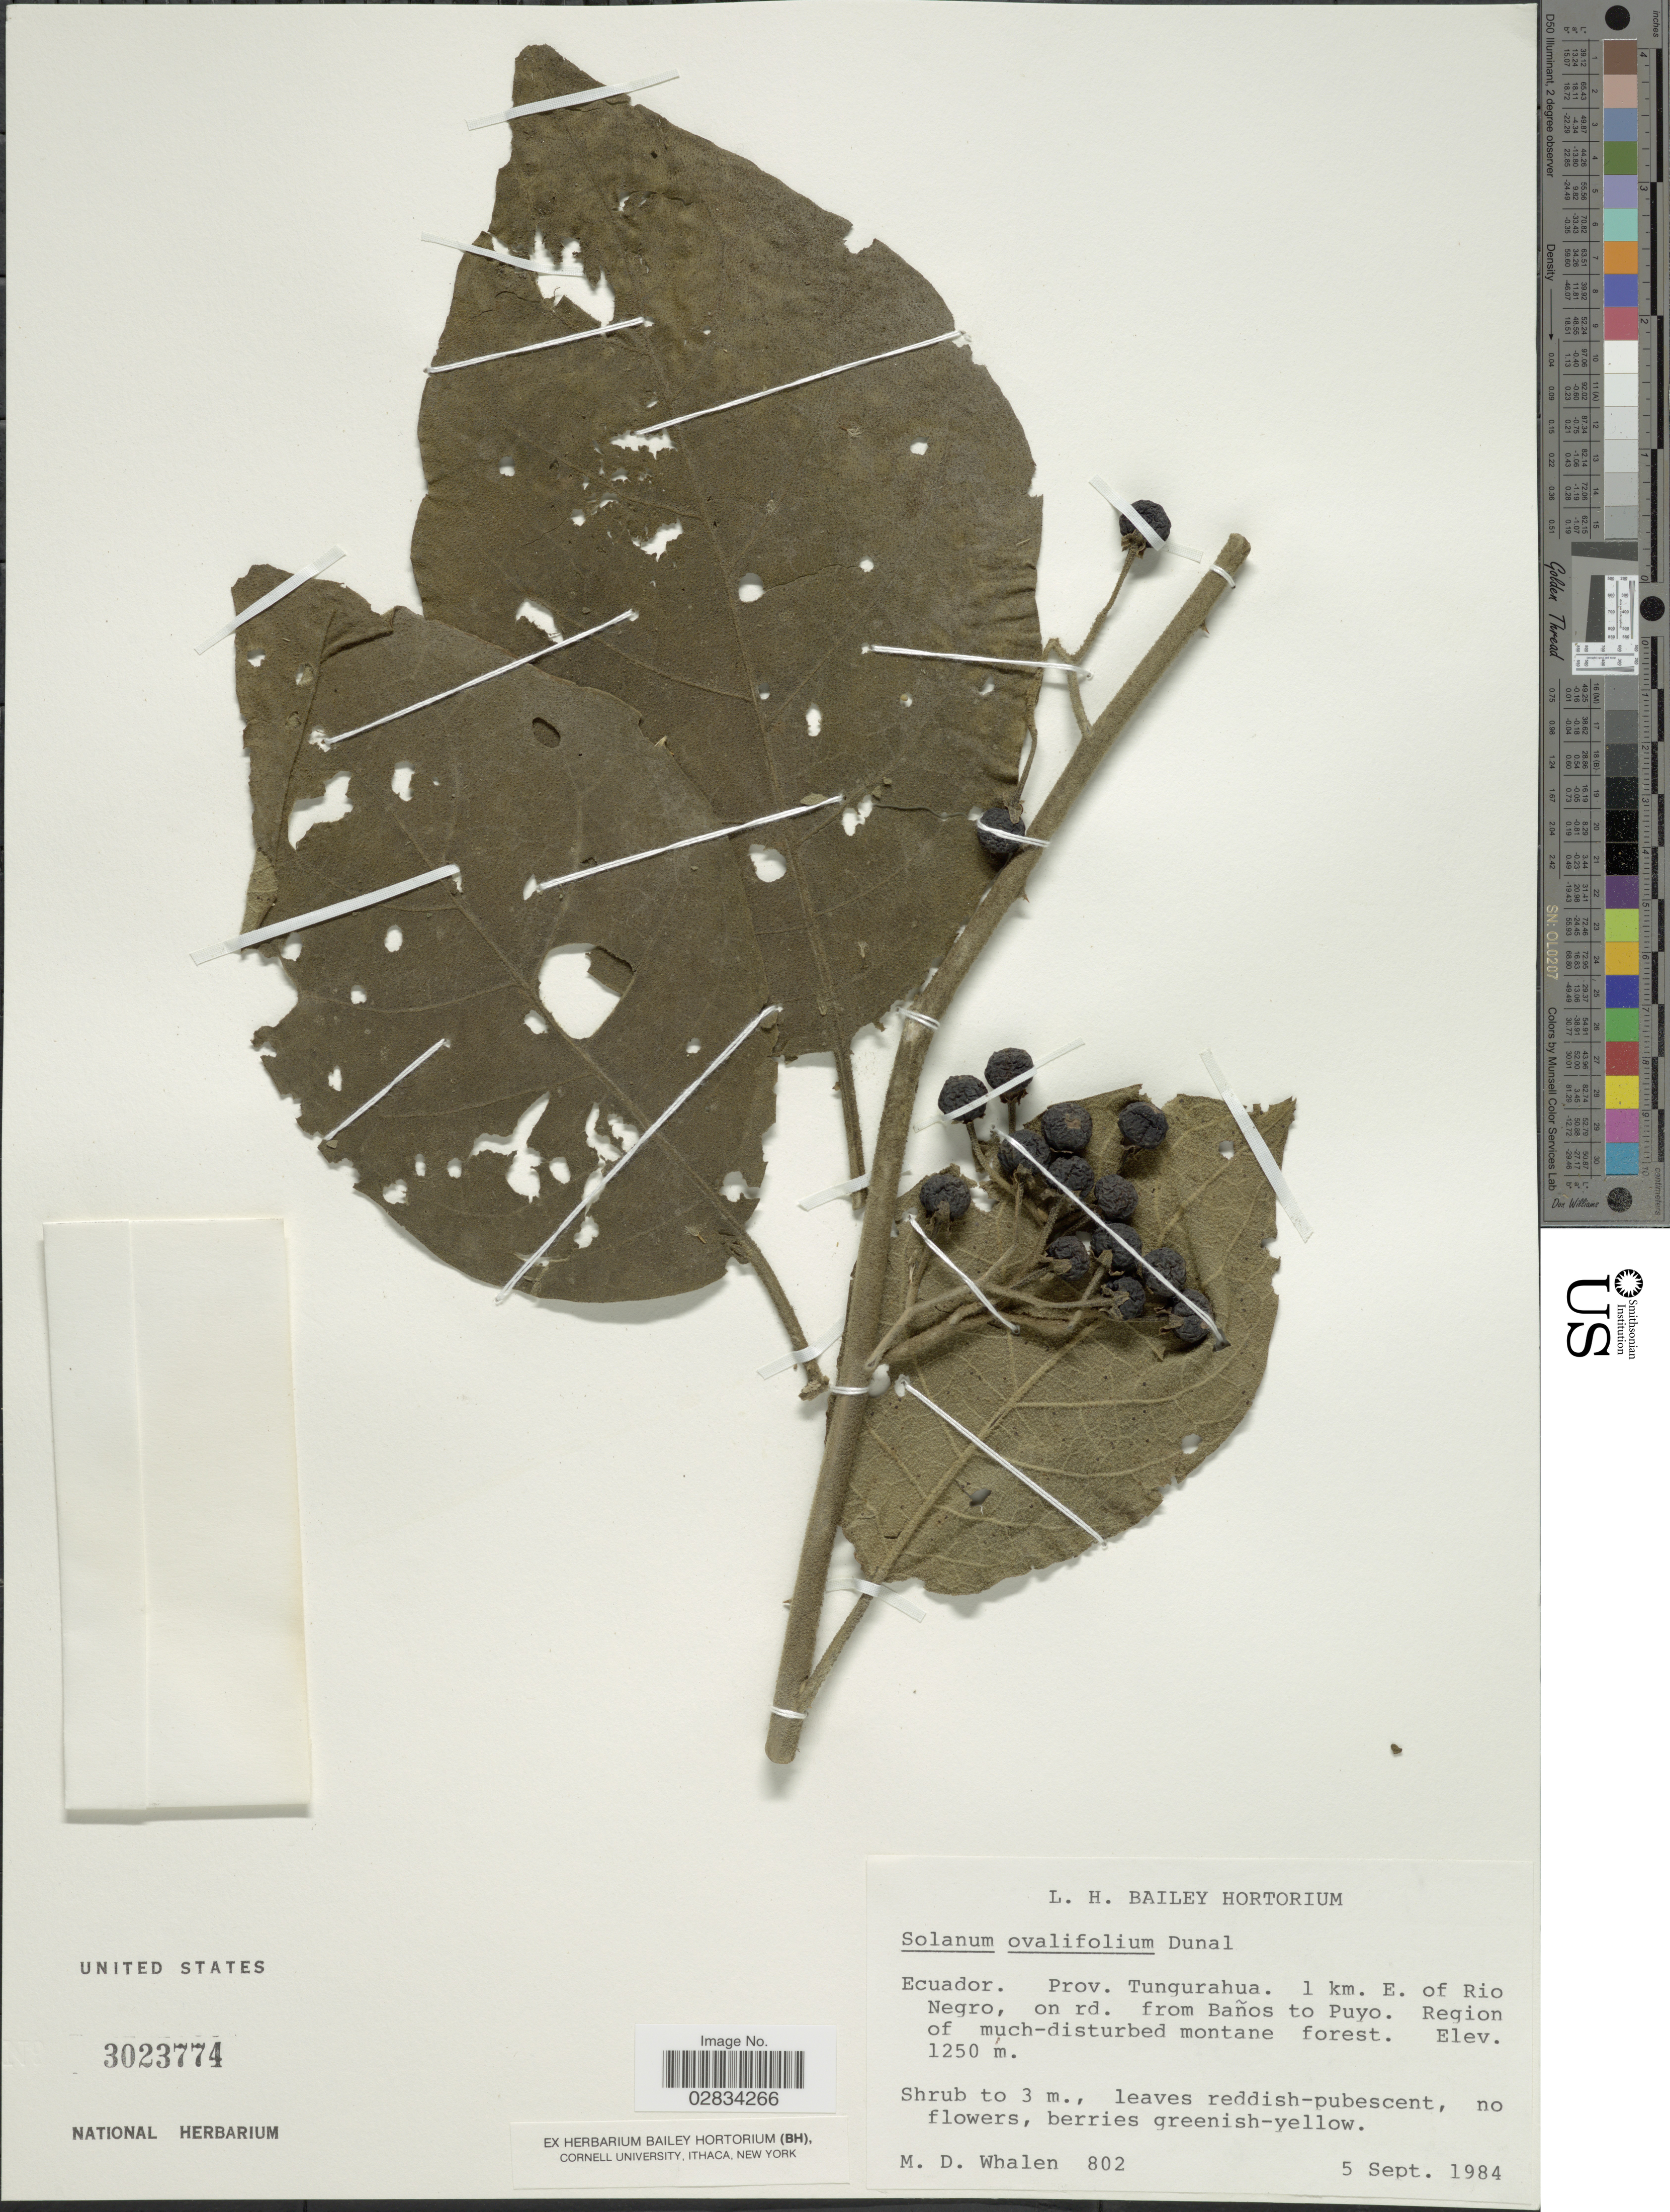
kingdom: Plantae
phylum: Tracheophyta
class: Magnoliopsida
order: Solanales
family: Solanaceae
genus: Solanum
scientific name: Solanum ovalifolium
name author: Dunal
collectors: M. Whalen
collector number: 802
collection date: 1984-09-05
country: Ecuador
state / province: Tungurahua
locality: Prov. Tungurahua. 1 km. E. of Rio Negro, on rd. from Baños to Puyo.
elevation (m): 1250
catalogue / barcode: US 3023774